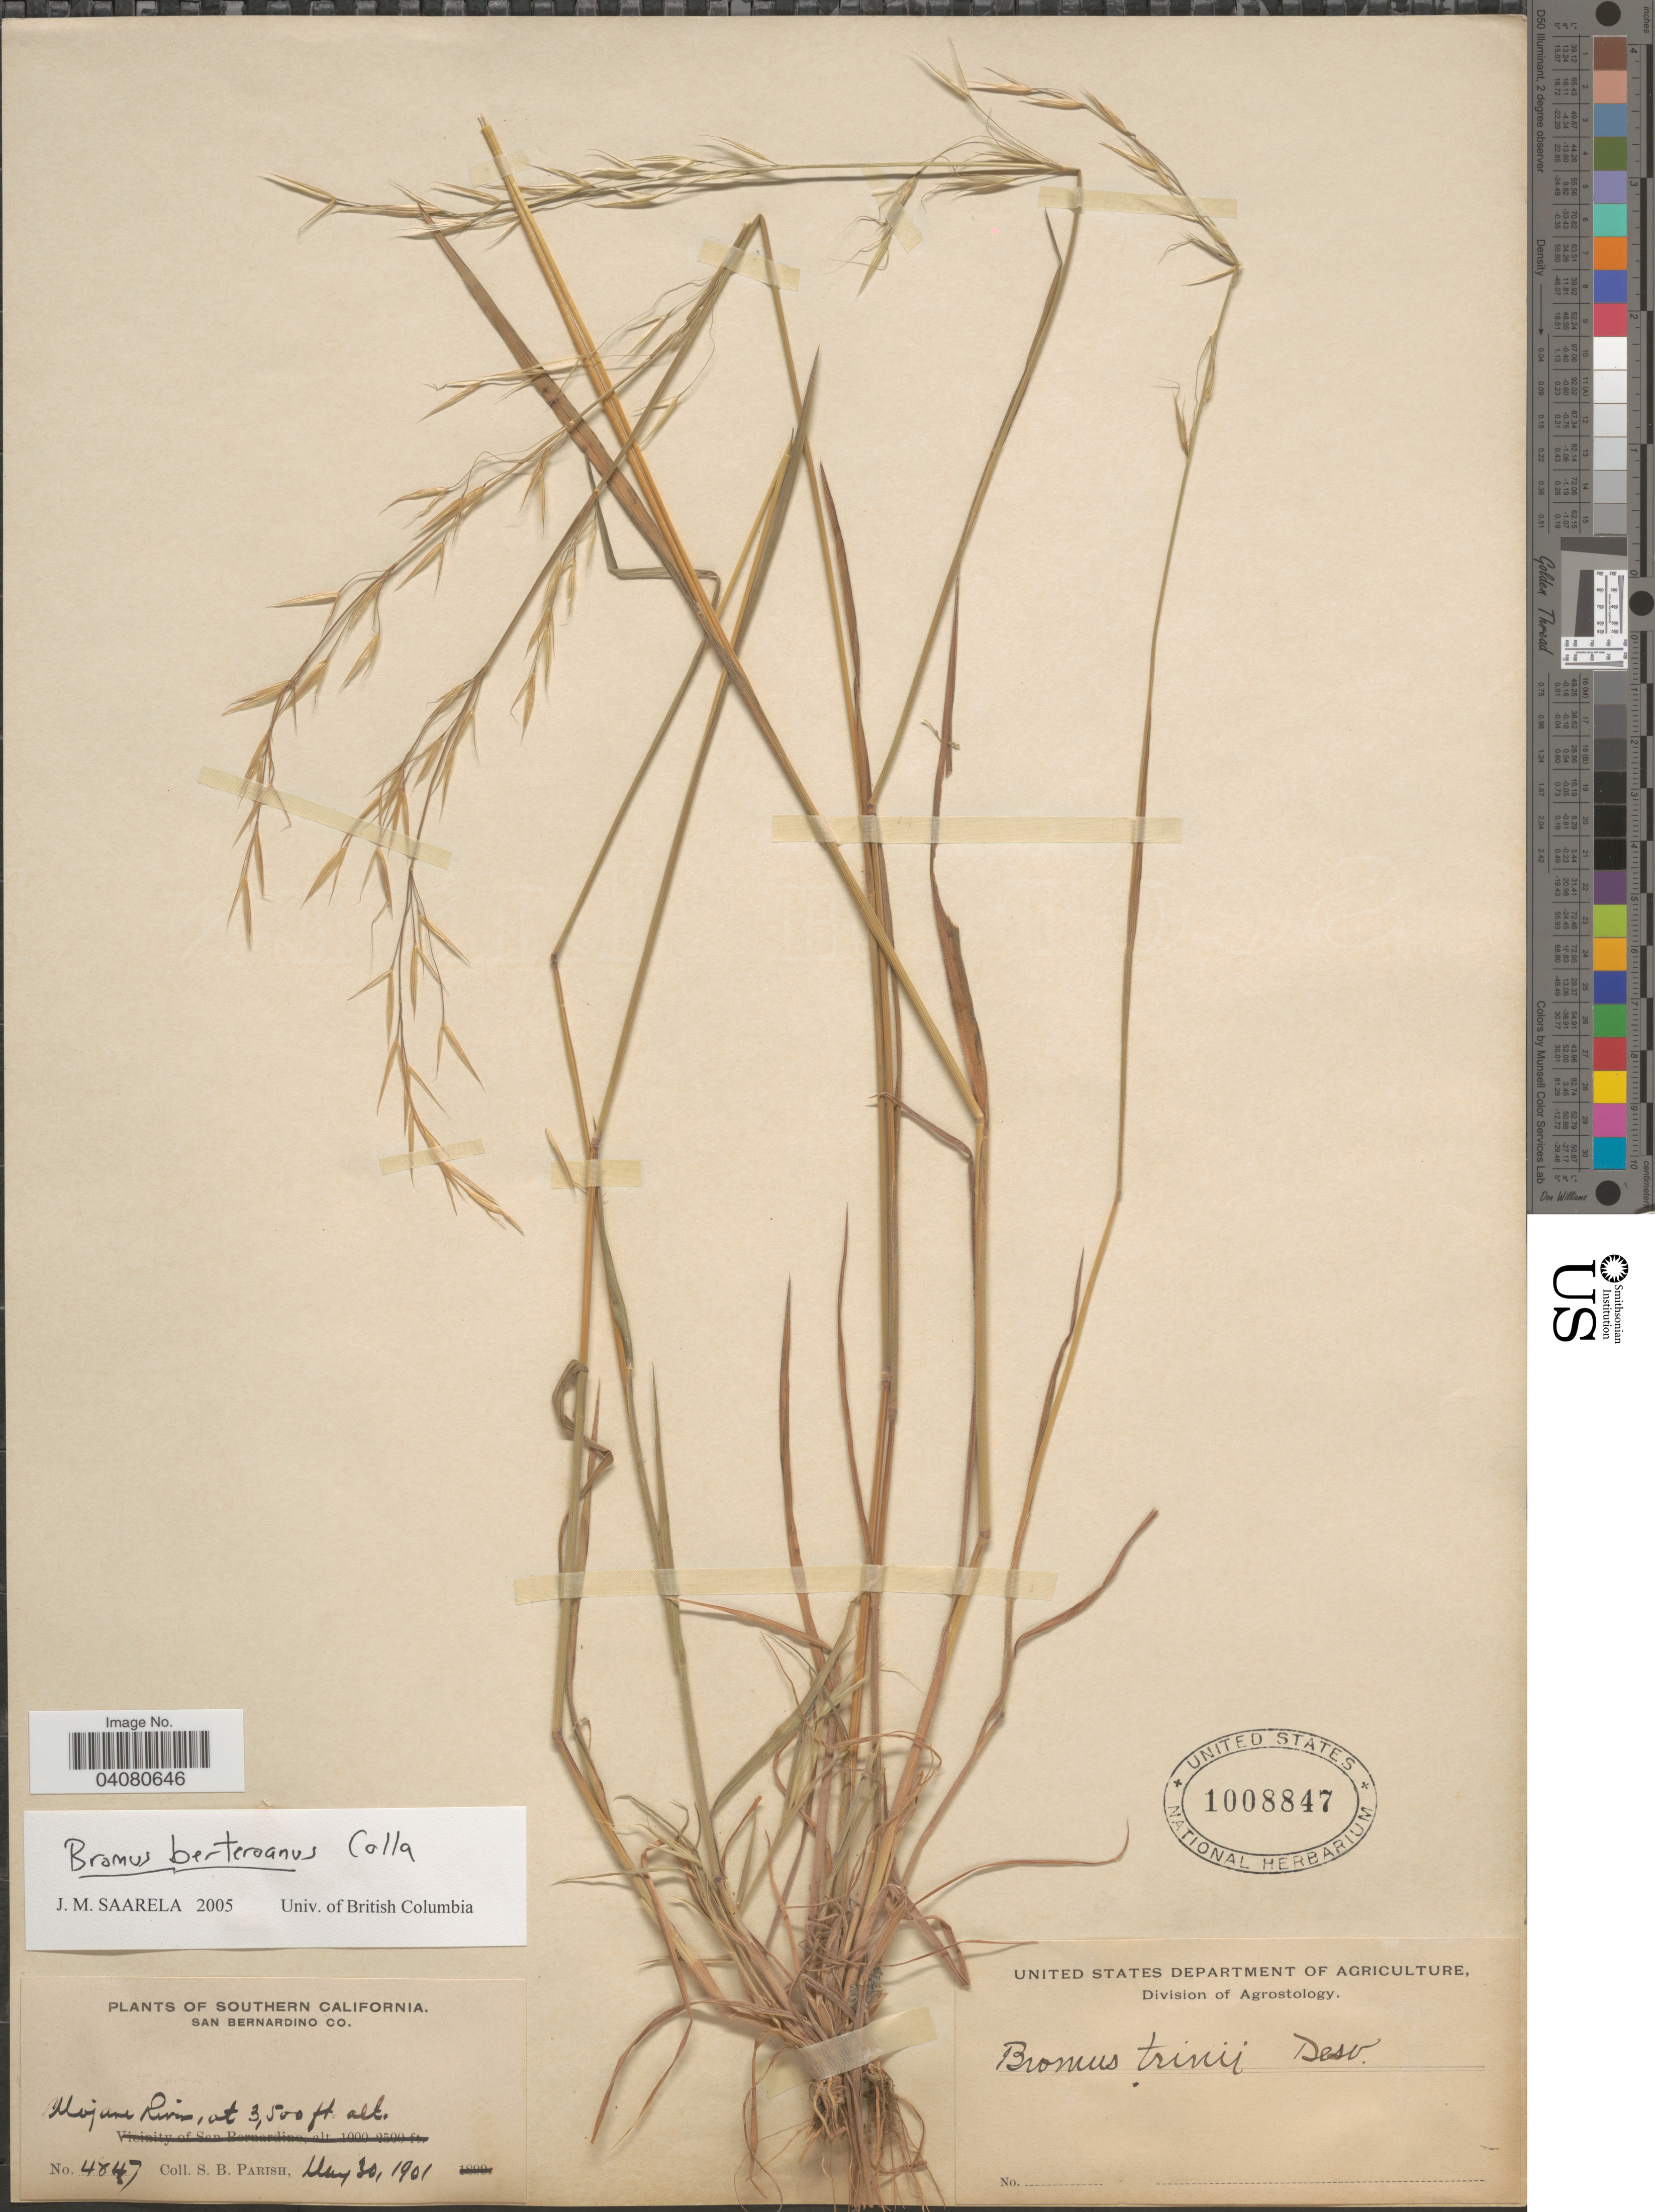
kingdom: Plantae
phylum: Tracheophyta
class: Liliopsida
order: Poales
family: Poaceae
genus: Bromus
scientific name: Bromus berteroanus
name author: Colla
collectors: S. B. Parish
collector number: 4847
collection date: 1901-05-30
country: United States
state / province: California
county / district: San Bernardino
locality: Southern California. San Bernardino Co. Mojave River.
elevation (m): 1067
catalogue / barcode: US 1008847